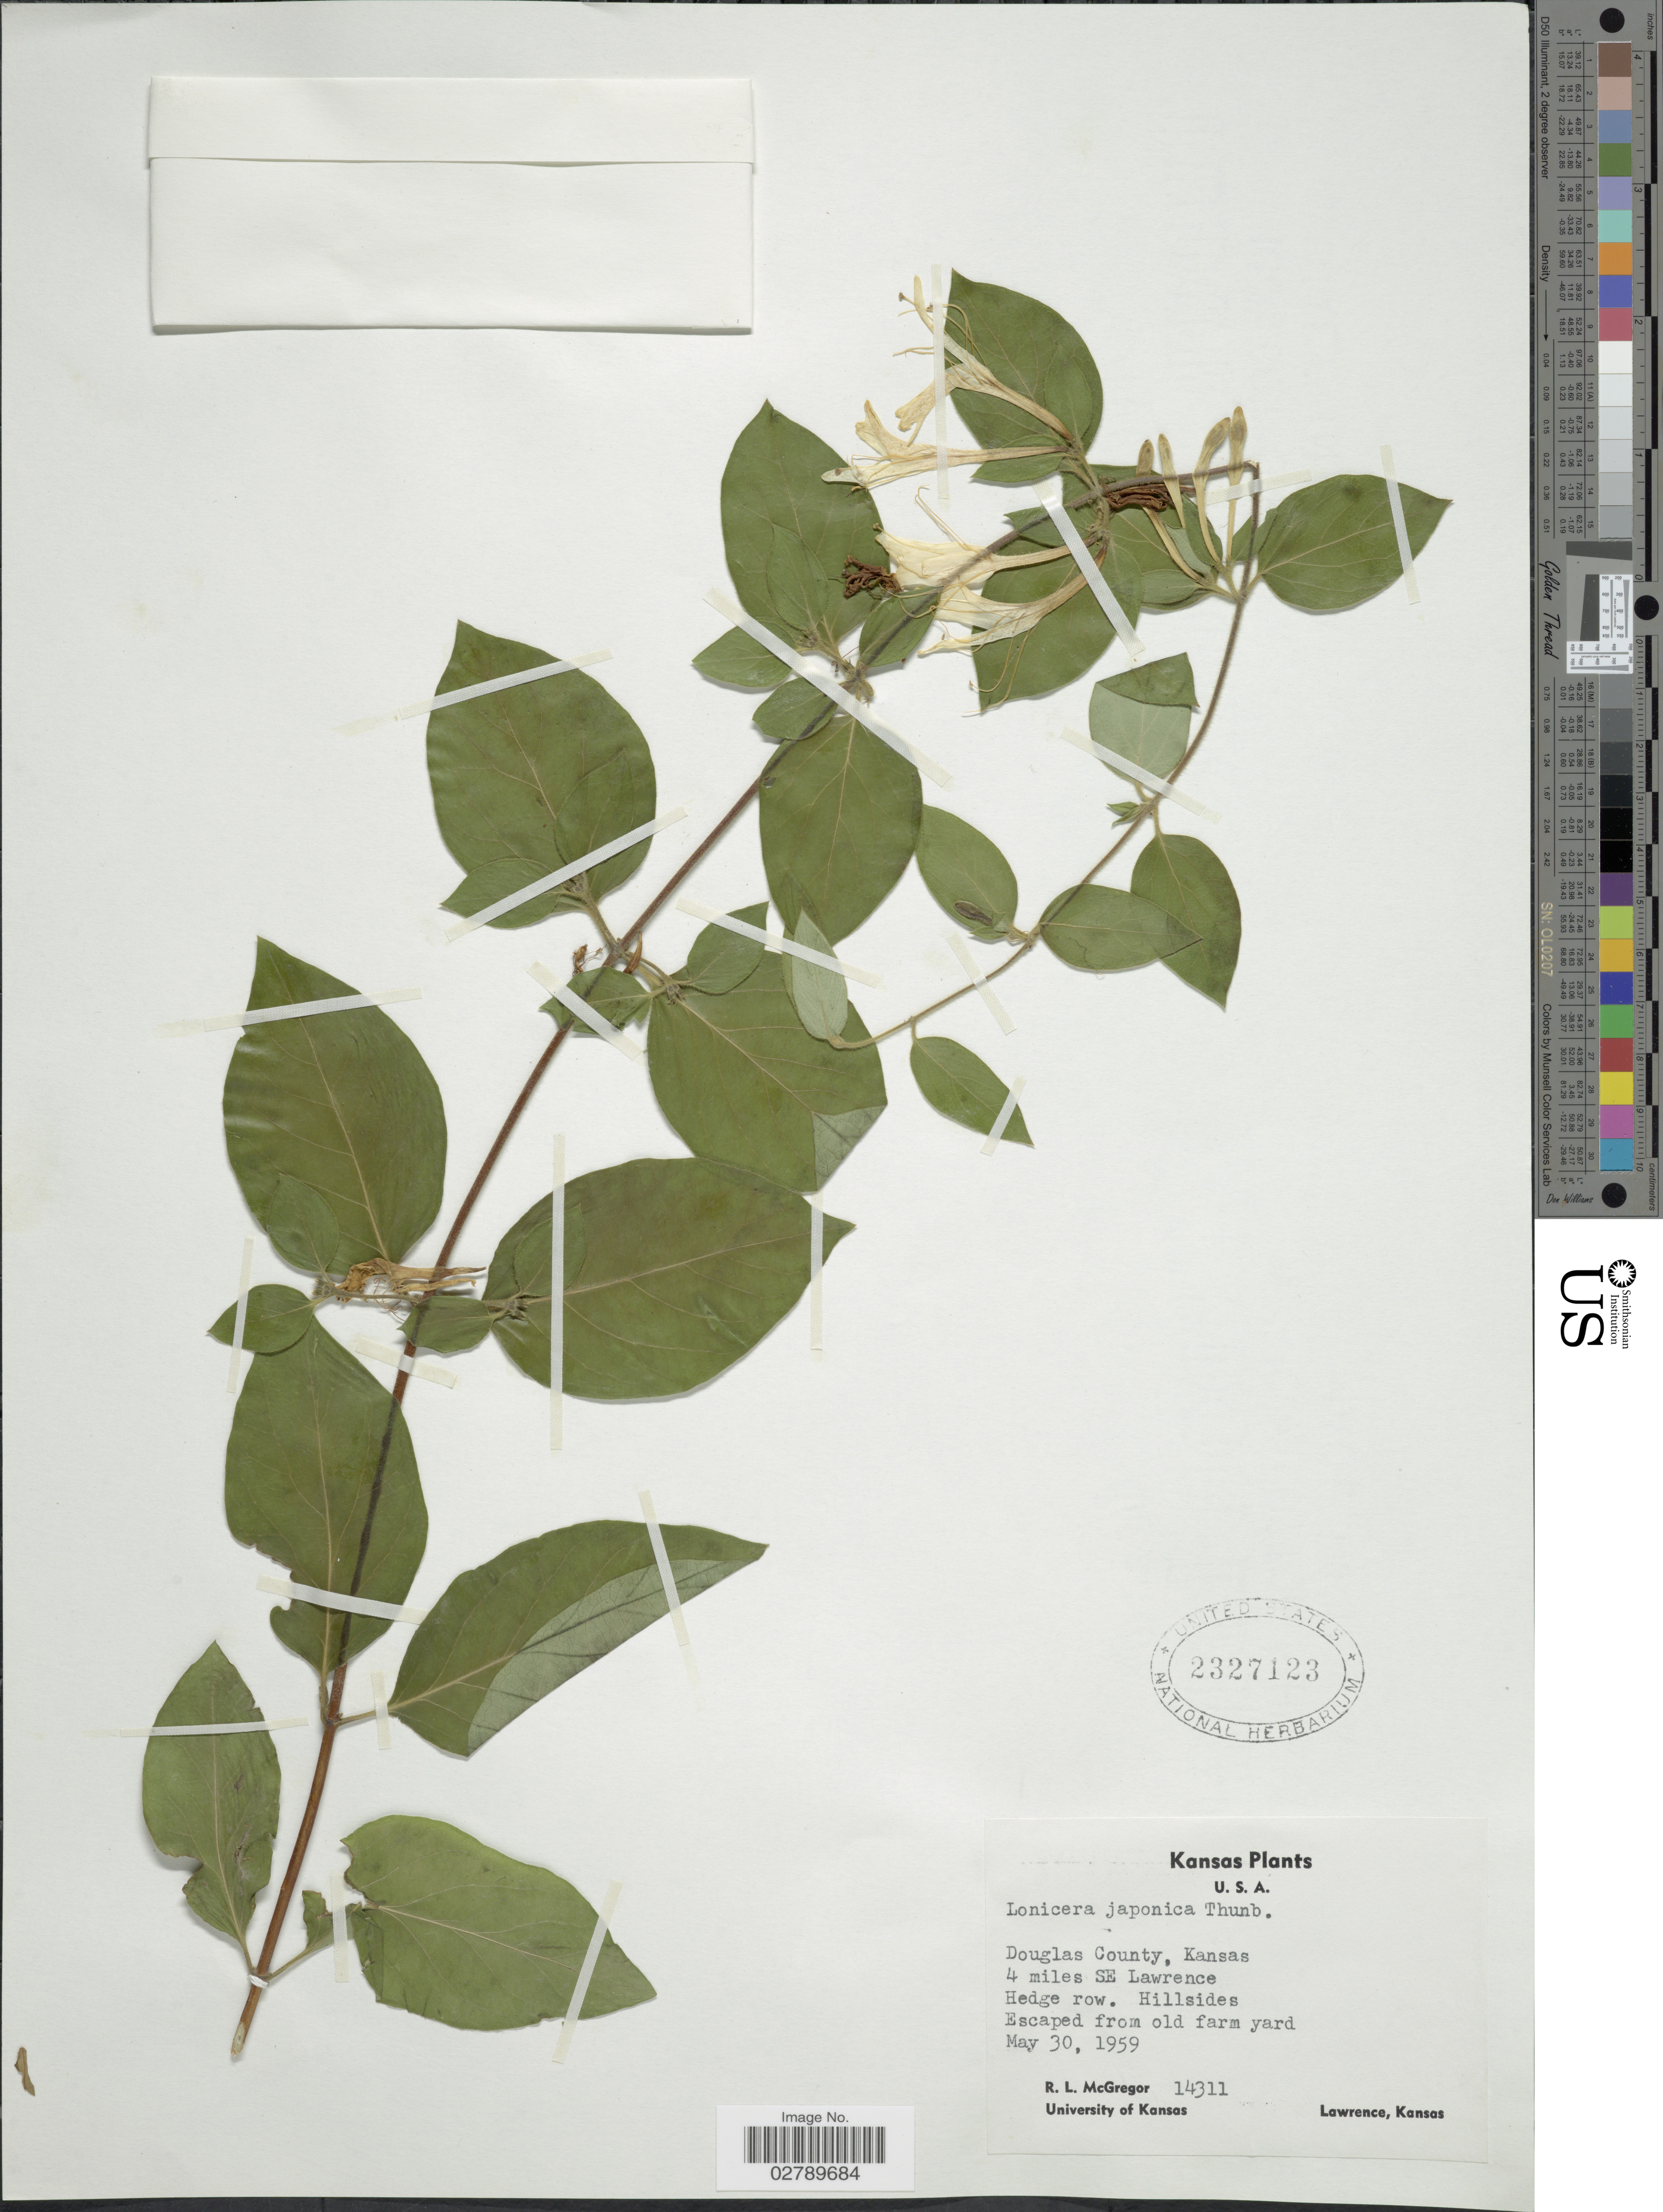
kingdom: Plantae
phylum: Tracheophyta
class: Magnoliopsida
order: Dipsacales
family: Caprifoliaceae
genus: Lonicera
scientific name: Lonicera japonica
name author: Thunb.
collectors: R. McGregor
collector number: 14311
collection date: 1959-05-30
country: United States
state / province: Kansas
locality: Douglas County. 4 miles SE Lawrence.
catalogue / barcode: US 2327123